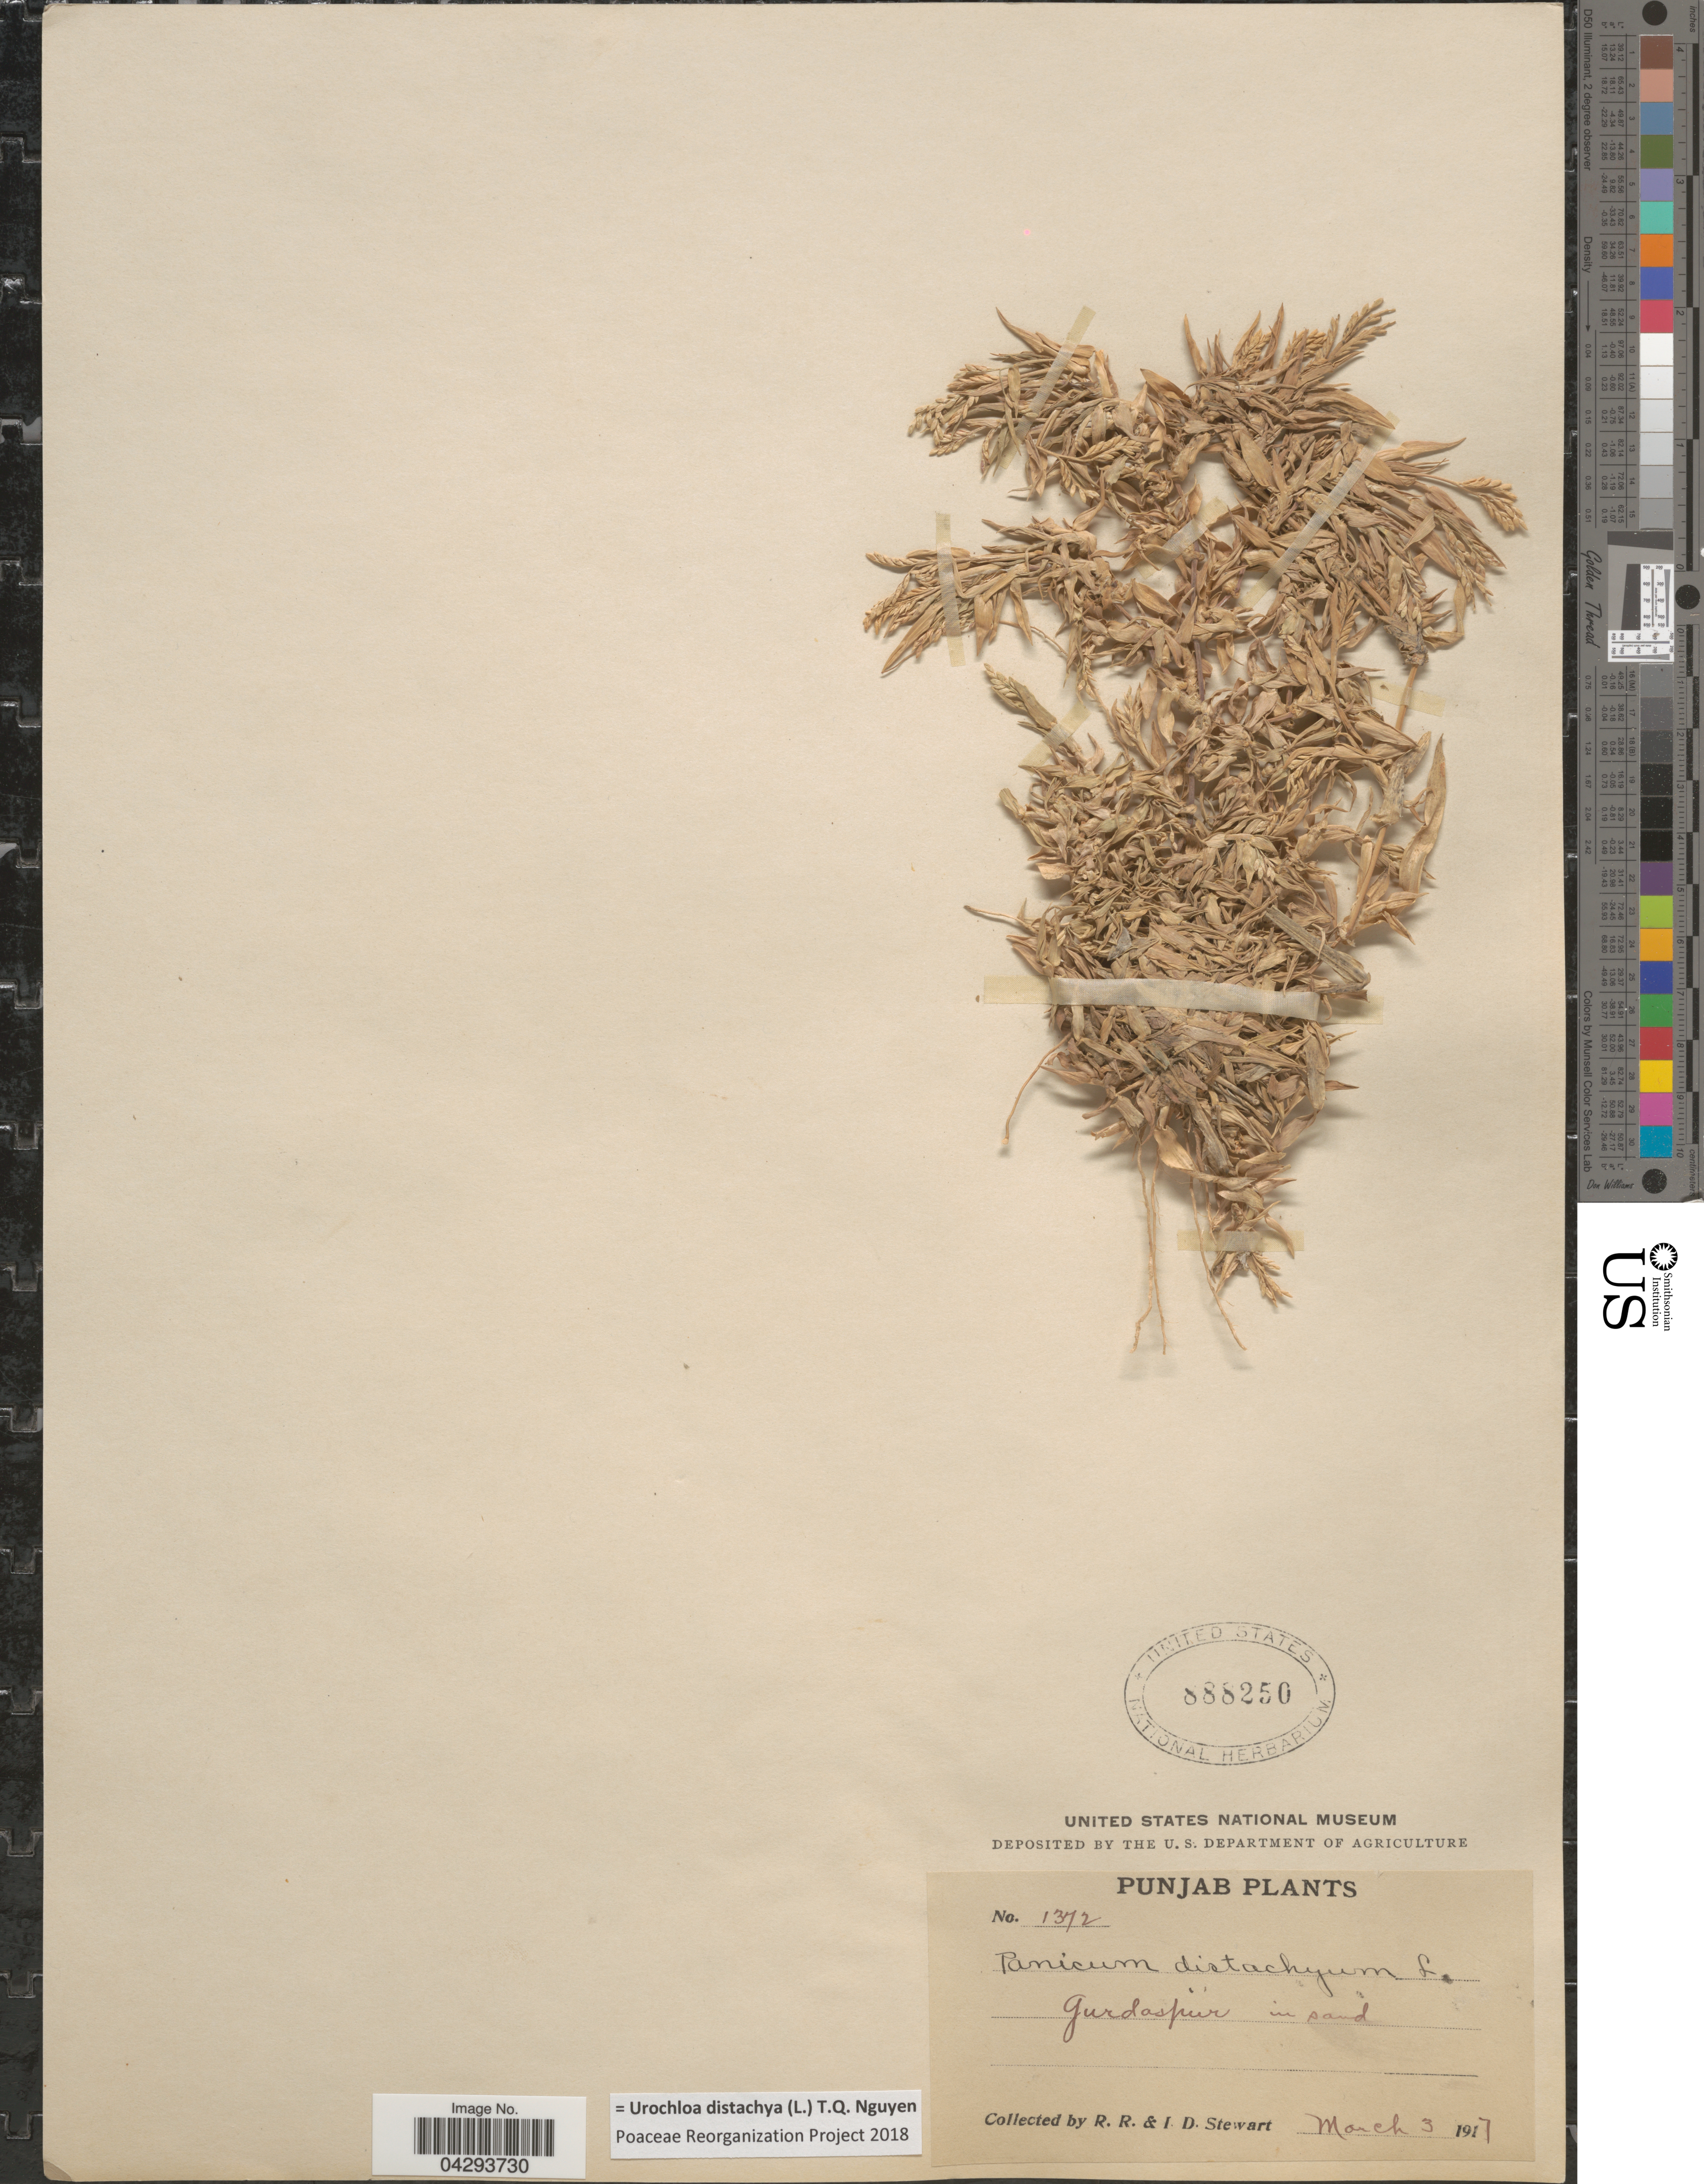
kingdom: Plantae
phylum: Tracheophyta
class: Liliopsida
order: Poales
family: Poaceae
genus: Urochloa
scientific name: Urochloa distachya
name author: (L.) T.Q. Nguyen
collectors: R. Stewart & I. Stewart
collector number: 1372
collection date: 1917-03-03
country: India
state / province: Punjab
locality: Gurdaspur.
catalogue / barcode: US 888250